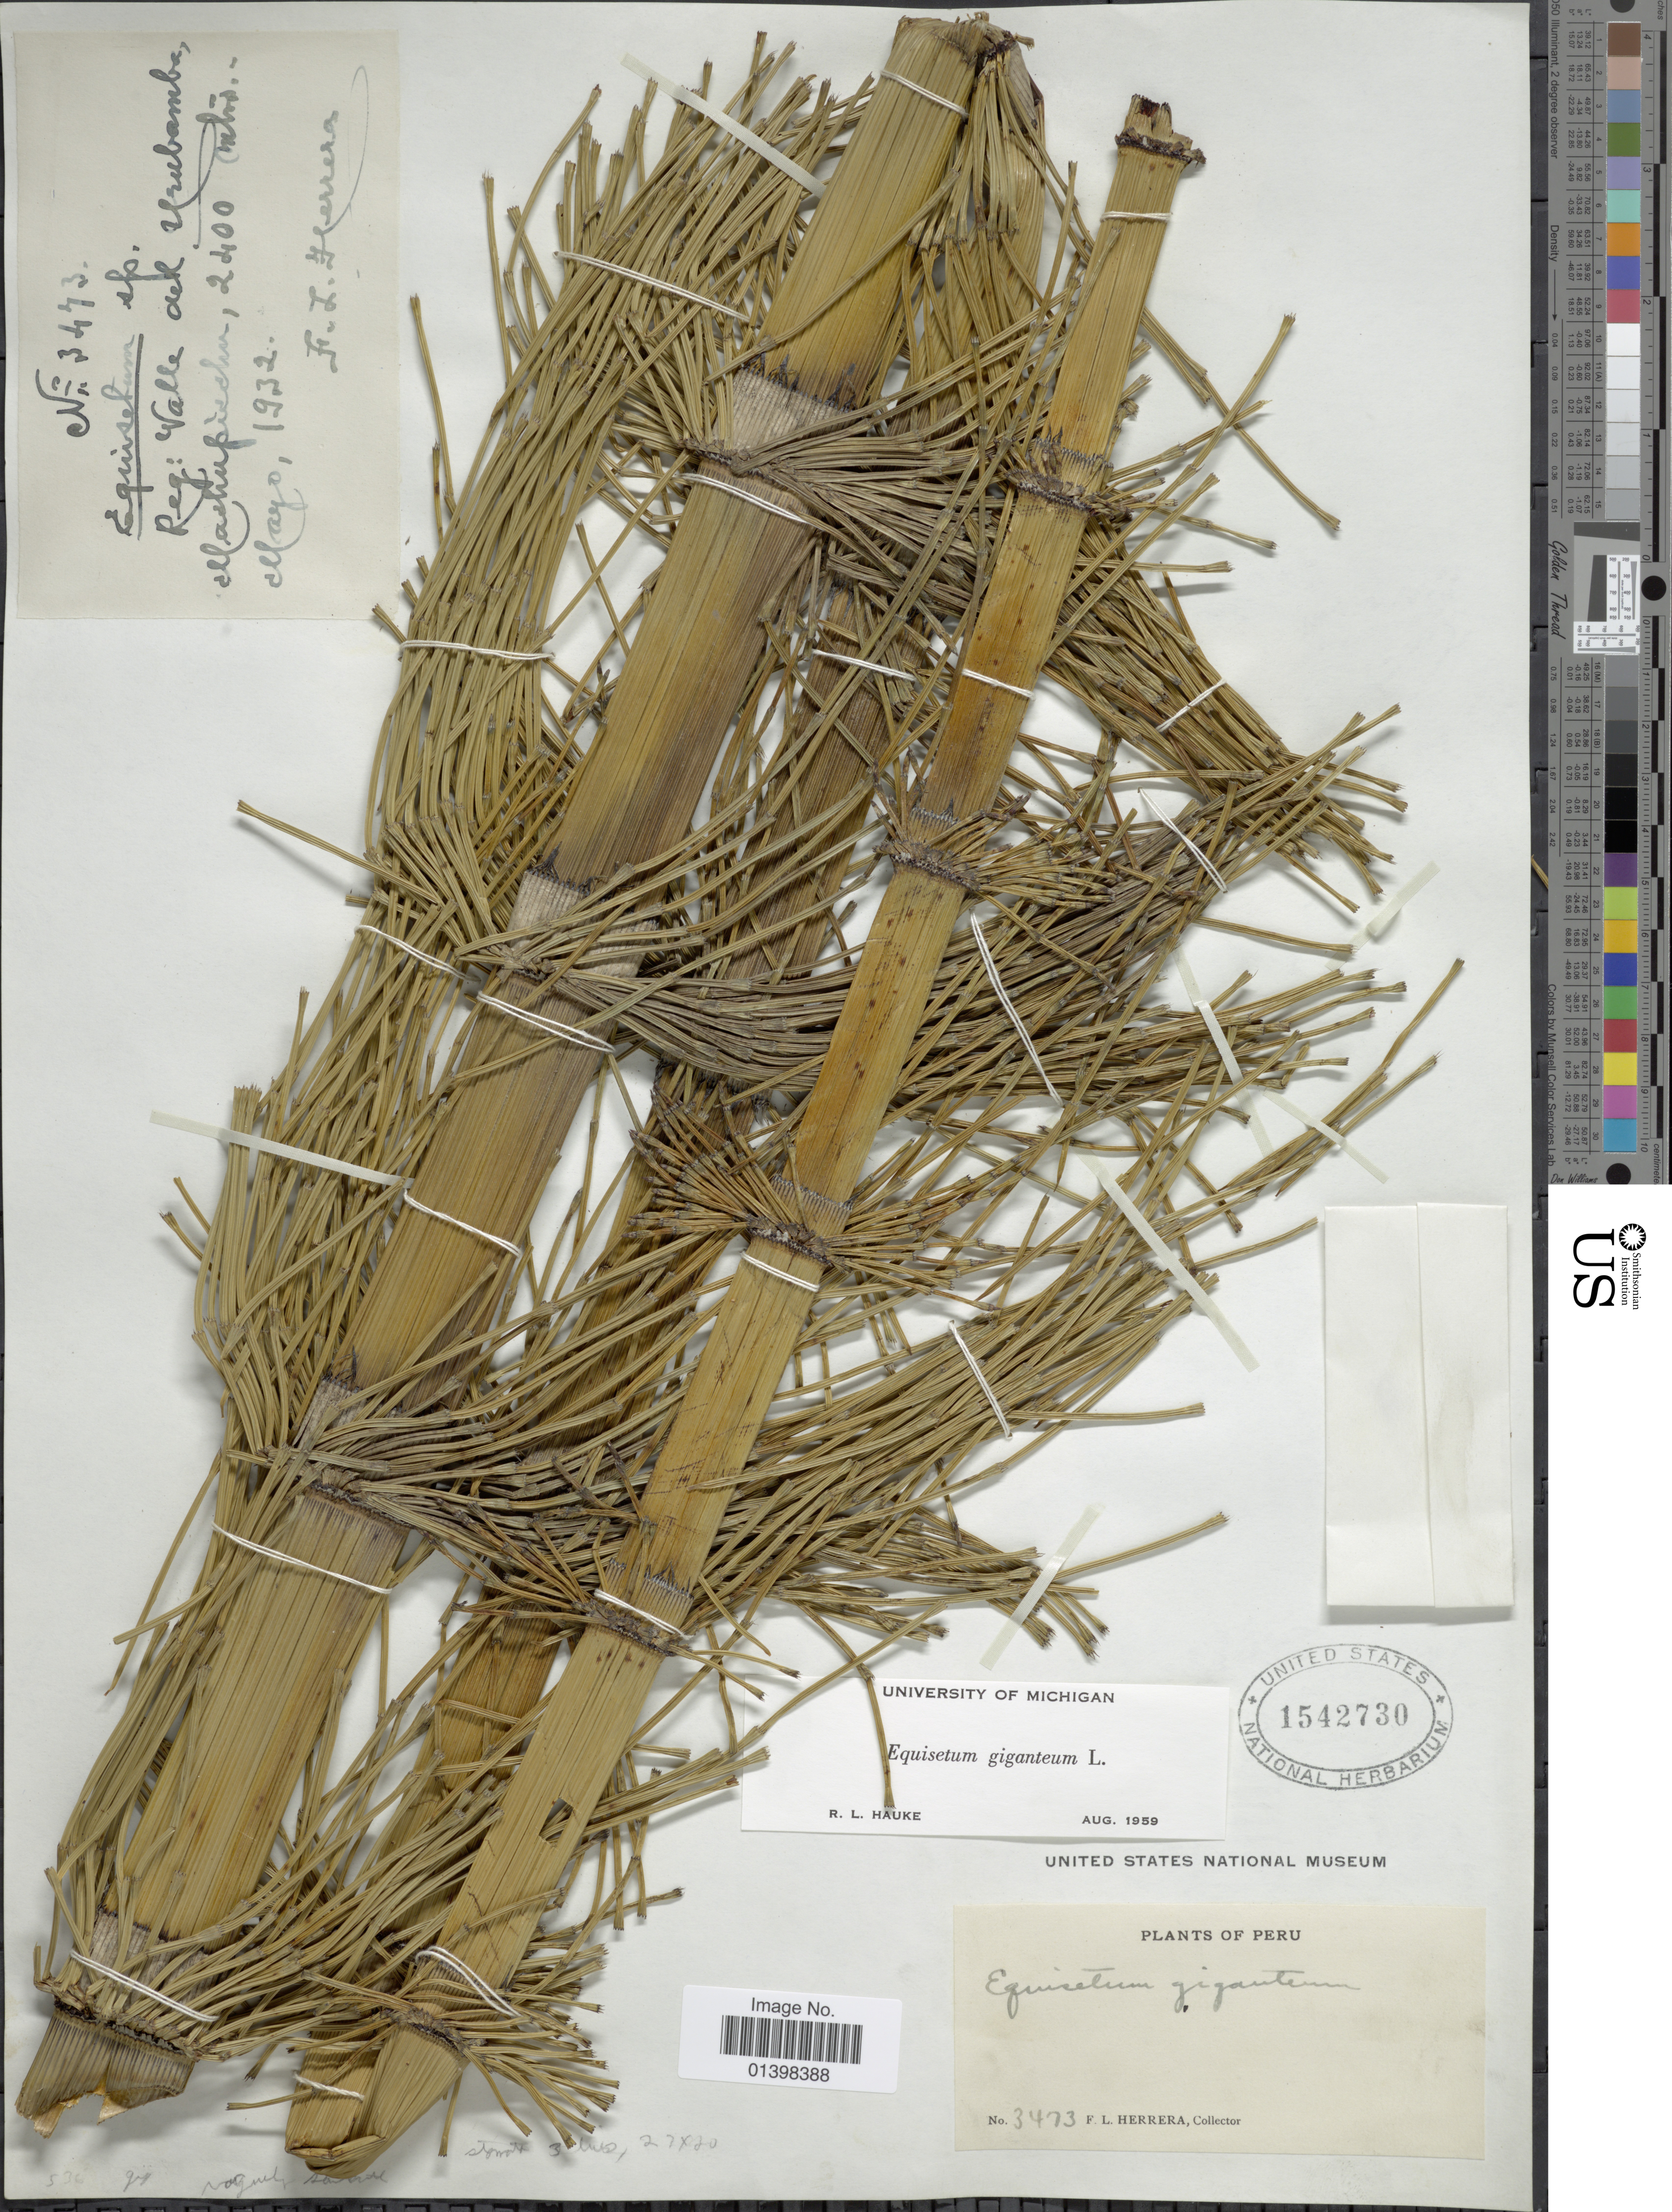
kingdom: Plantae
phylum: Tracheophyta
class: Polypodiopsida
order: Equisetales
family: Equisetaceae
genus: Equisetum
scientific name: Equisetum giganteum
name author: L.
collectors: F. L. Herrera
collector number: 3473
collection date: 1932-05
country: Peru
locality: Reg: Valle del Urubamba, Machupicchu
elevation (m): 2400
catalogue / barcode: US 1542730